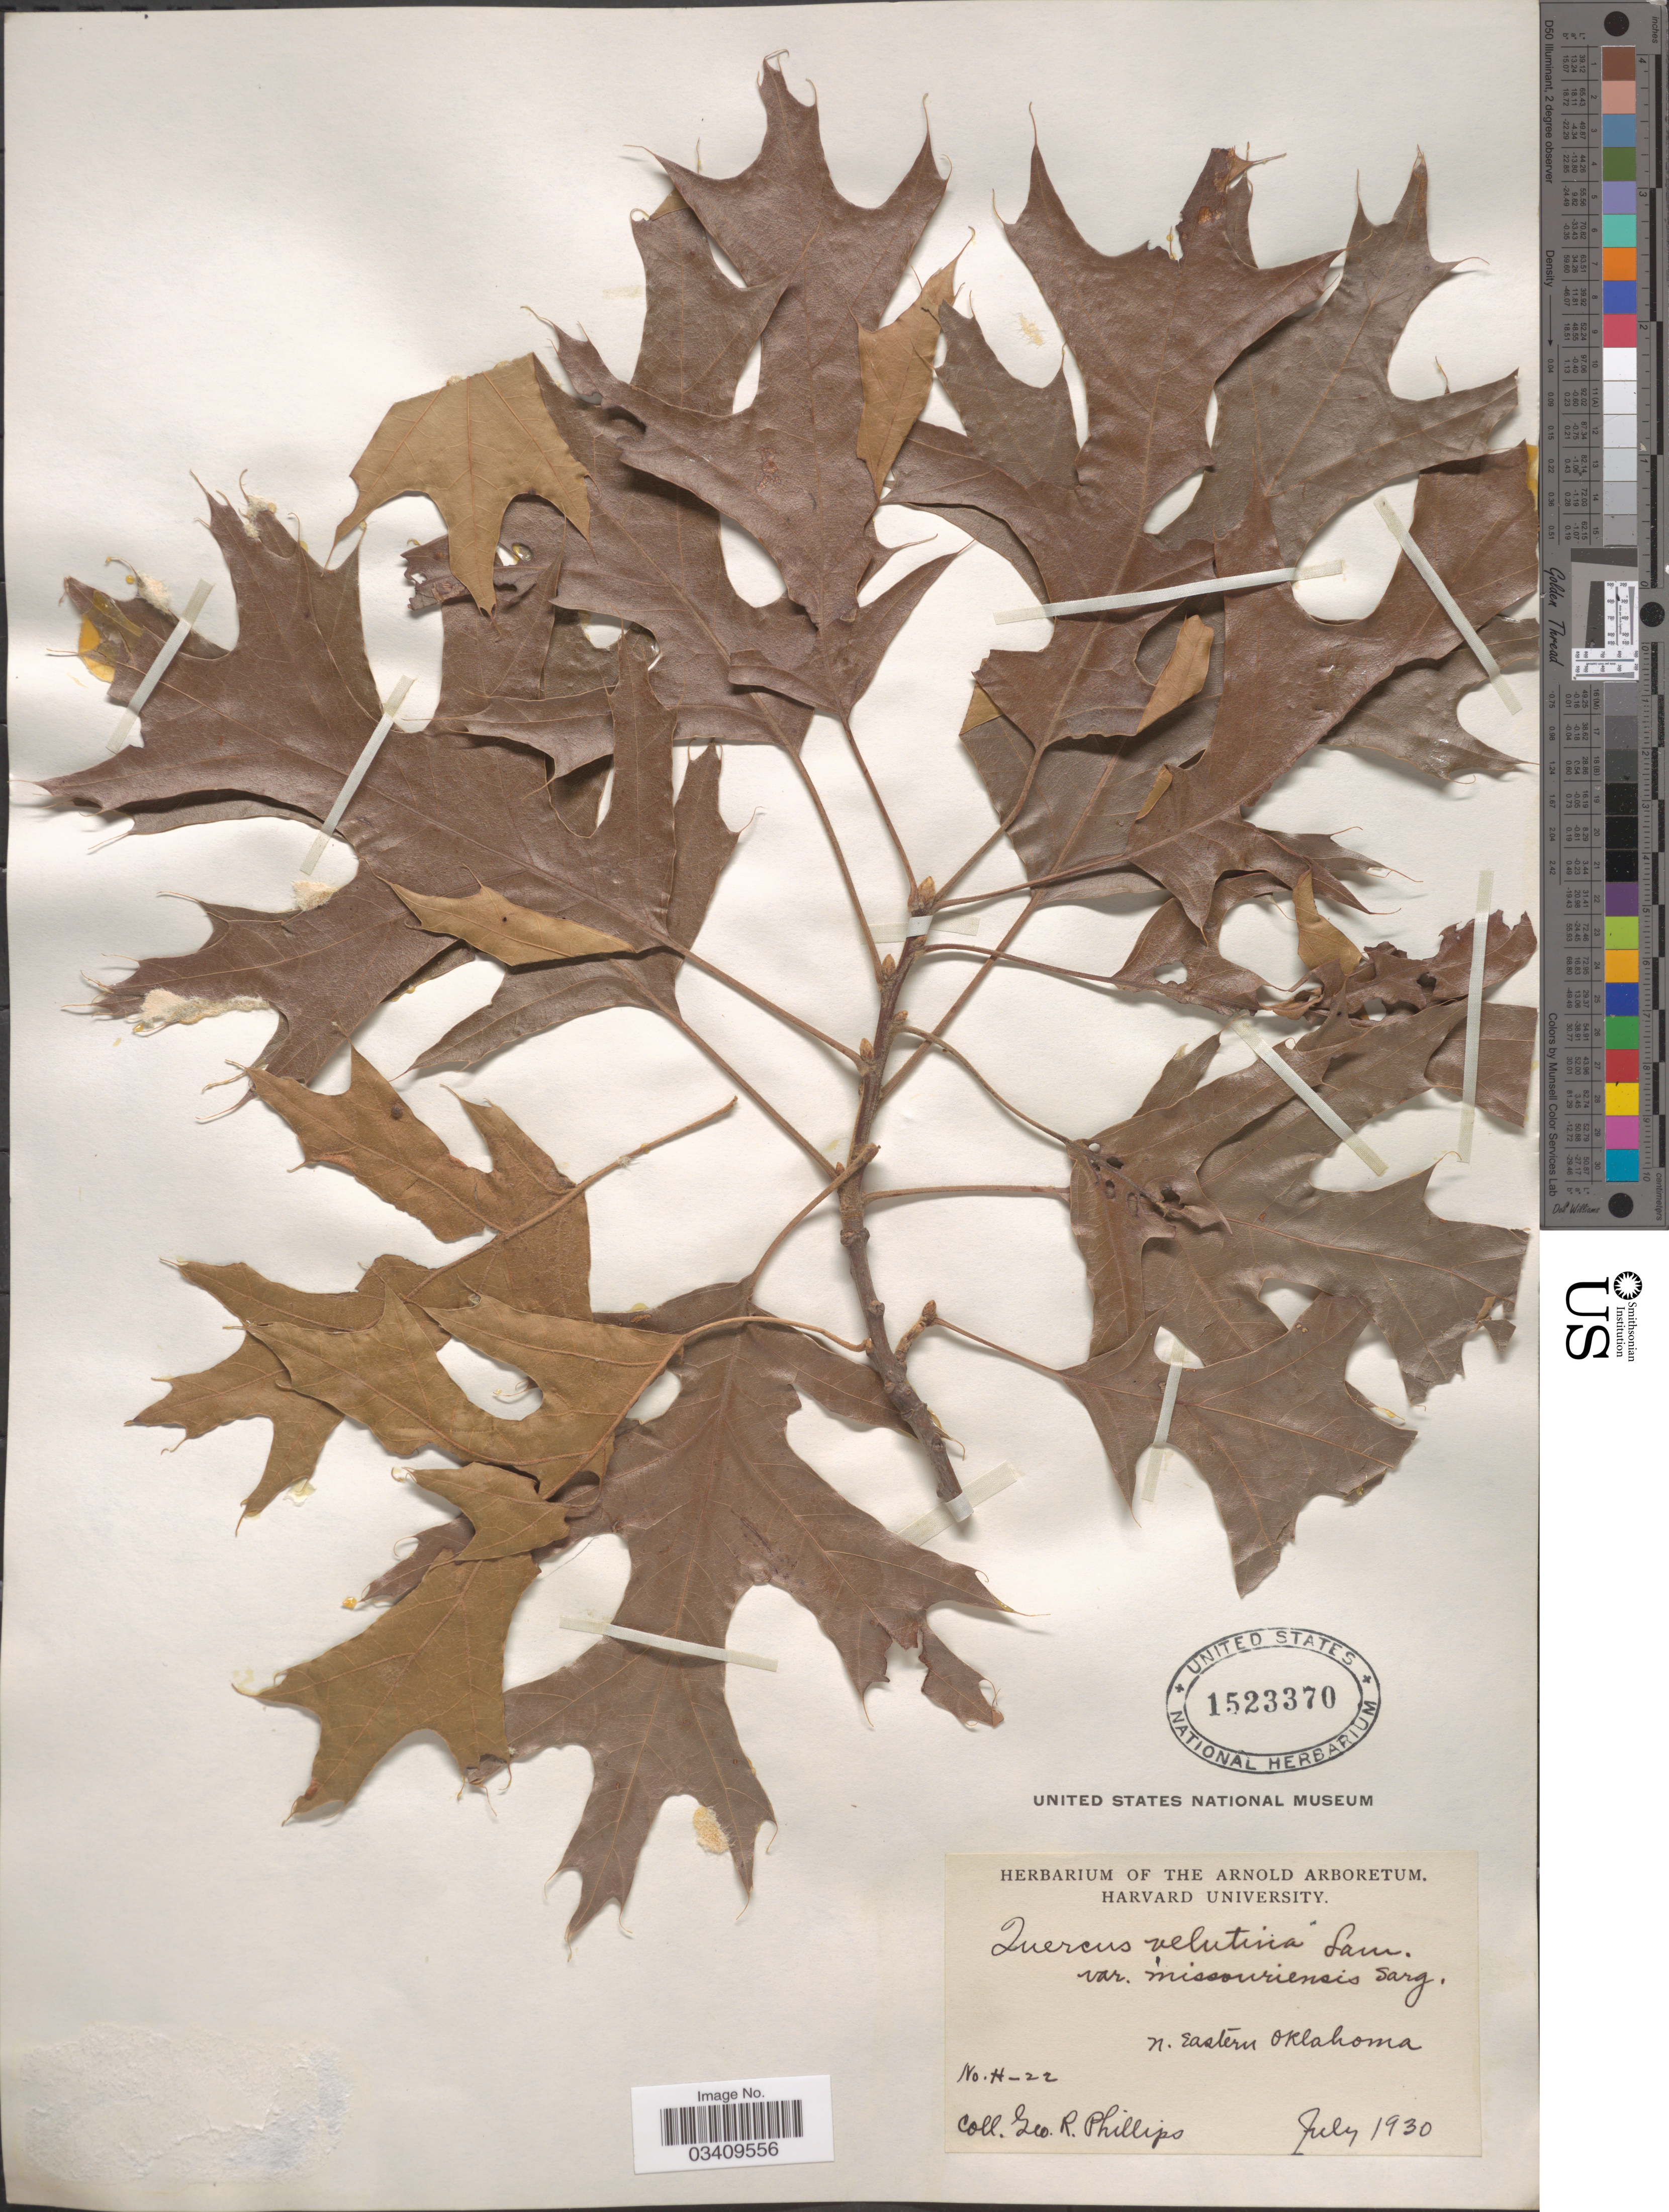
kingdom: Plantae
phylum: Tracheophyta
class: Magnoliopsida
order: Fagales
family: Fagaceae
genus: Quercus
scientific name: Quercus velutina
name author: Lam.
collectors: G. Phillips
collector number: H-22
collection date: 1930-07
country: United States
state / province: Oklahoma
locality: N. Eastern Oklahoma.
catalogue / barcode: US 1523370